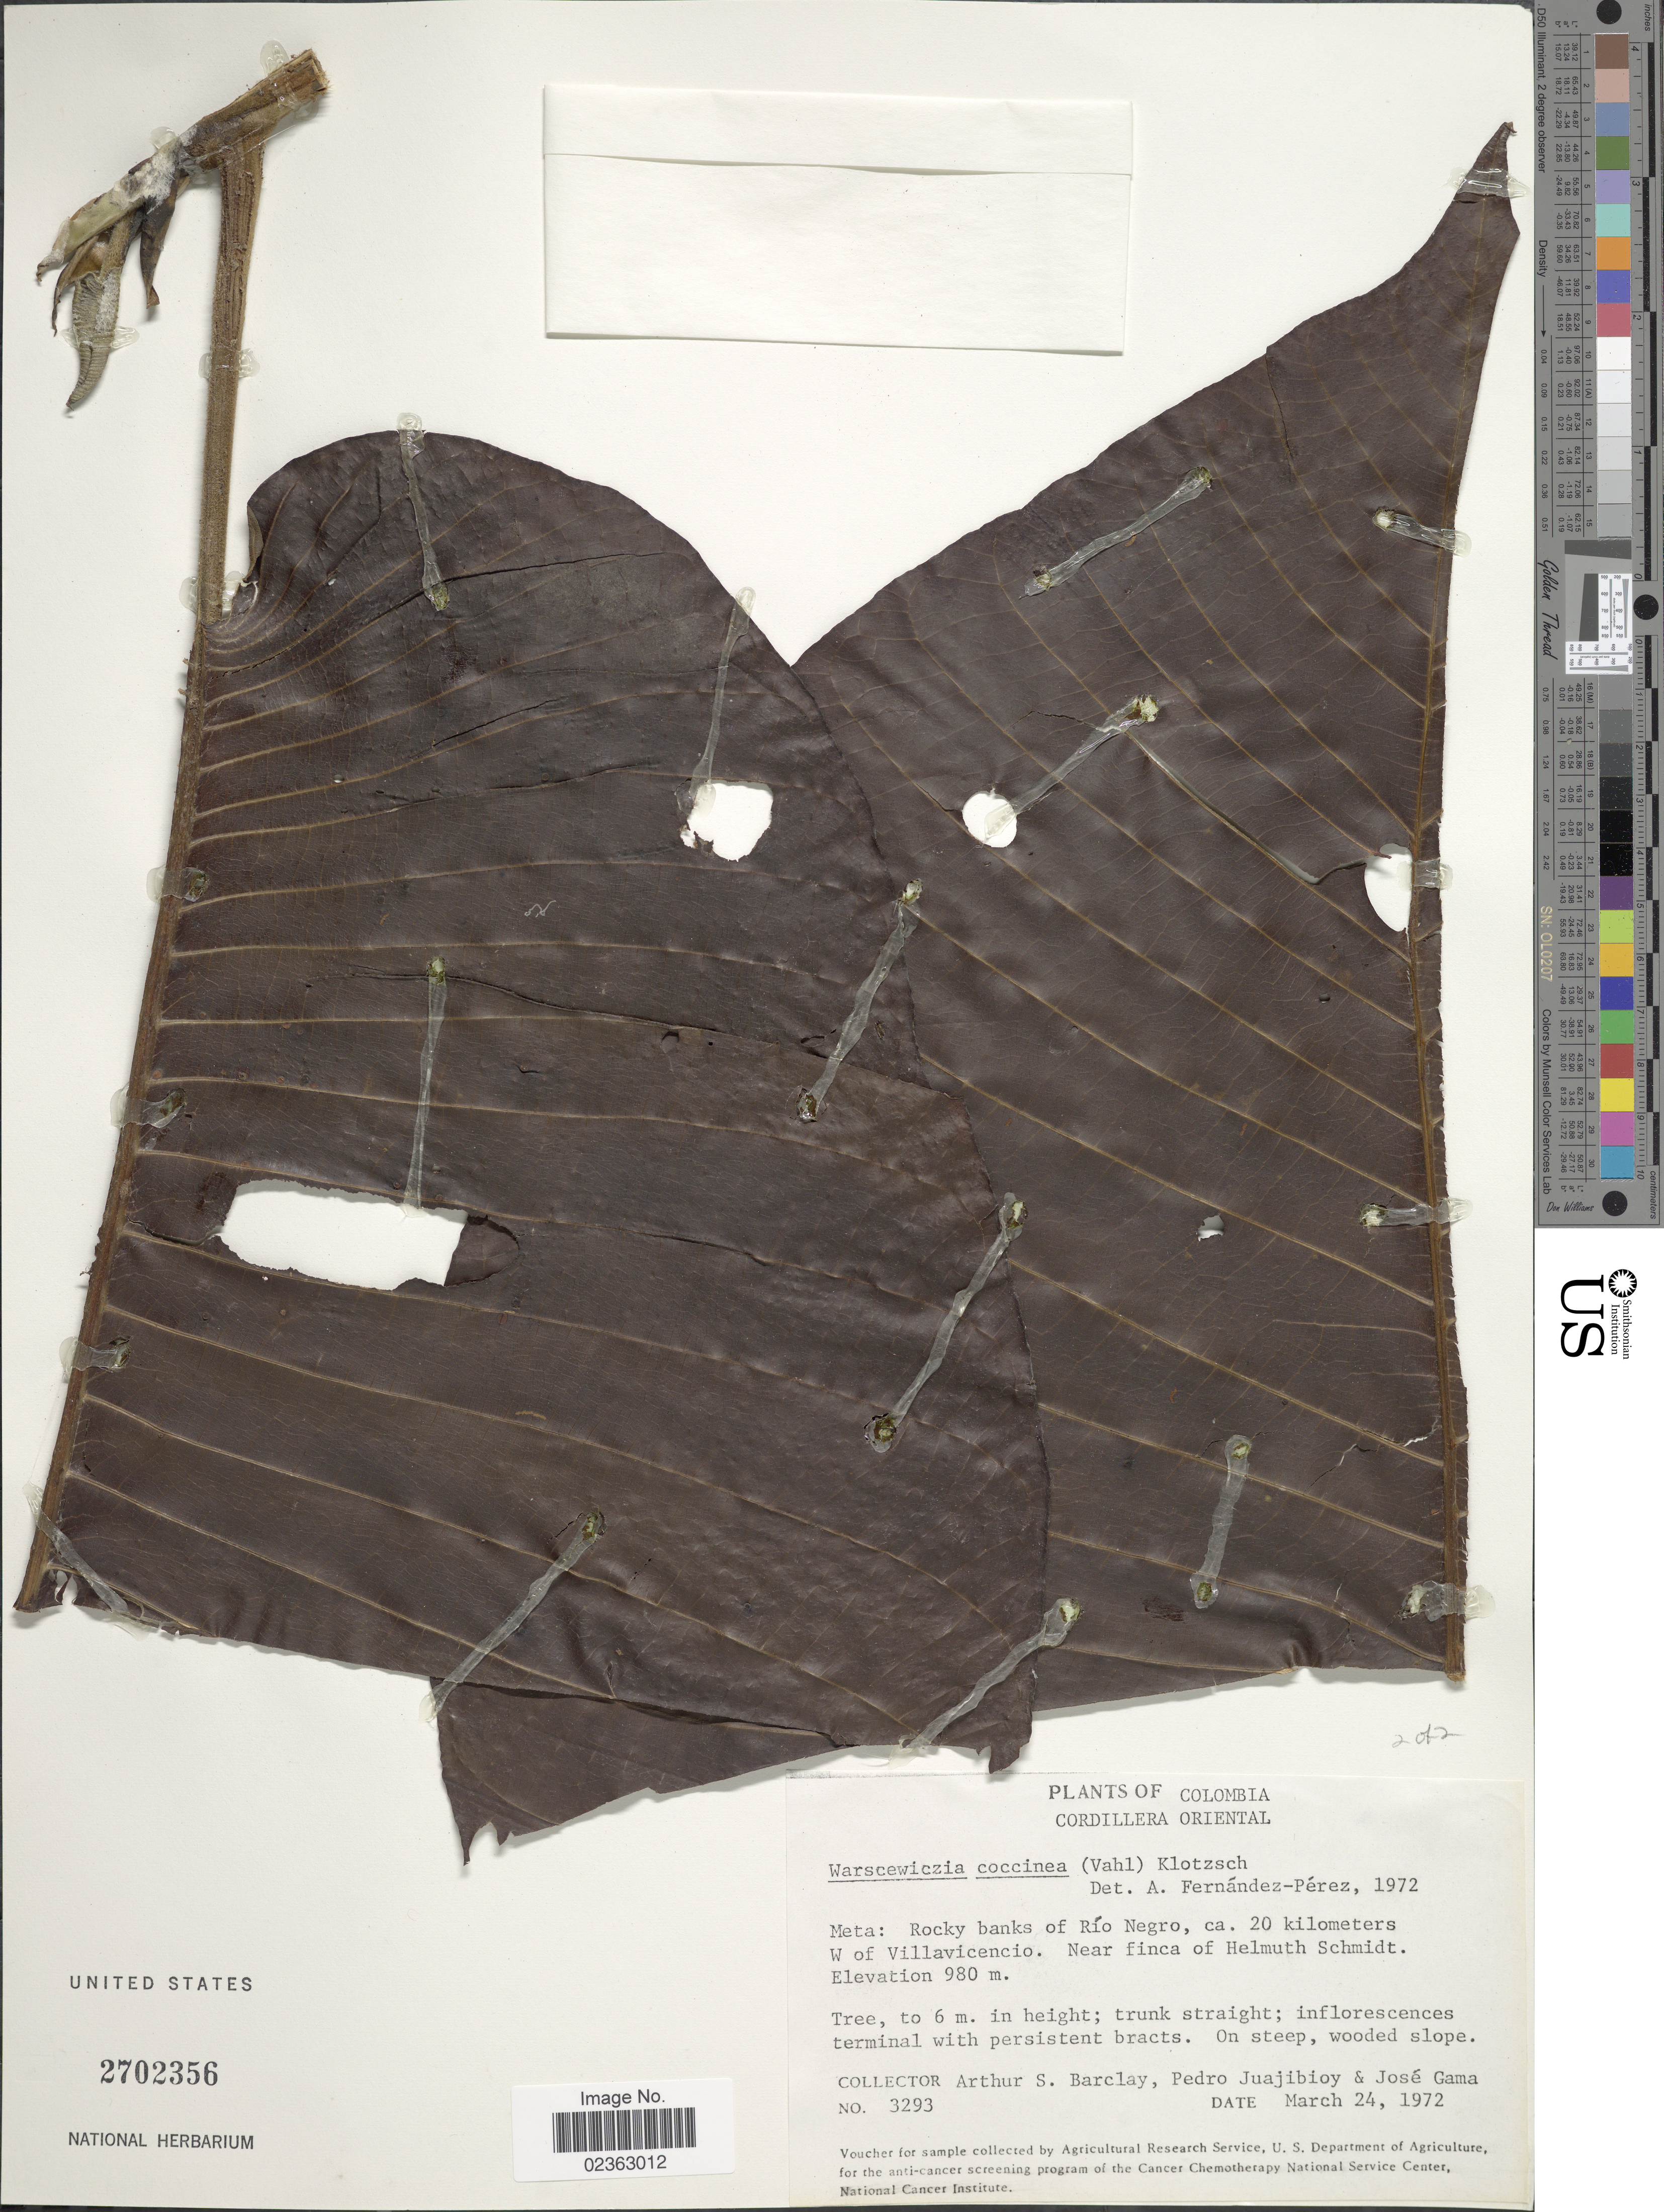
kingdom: Plantae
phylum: Tracheophyta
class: Magnoliopsida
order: Gentianales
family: Rubiaceae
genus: Warszewiczia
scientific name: Warszewiczia coccinea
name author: (Vahl) Klotzsch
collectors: A. S. Barclay, P. Juajibioy & J. Gama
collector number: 3293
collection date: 1972-03-24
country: Colombia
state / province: Meta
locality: Cordillera Oriental, rocky banks of Rio Negro, ca. 20 kilometers W of Villavicencio, near finca of Helmuth Schmidt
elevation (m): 980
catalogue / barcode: US 2702356